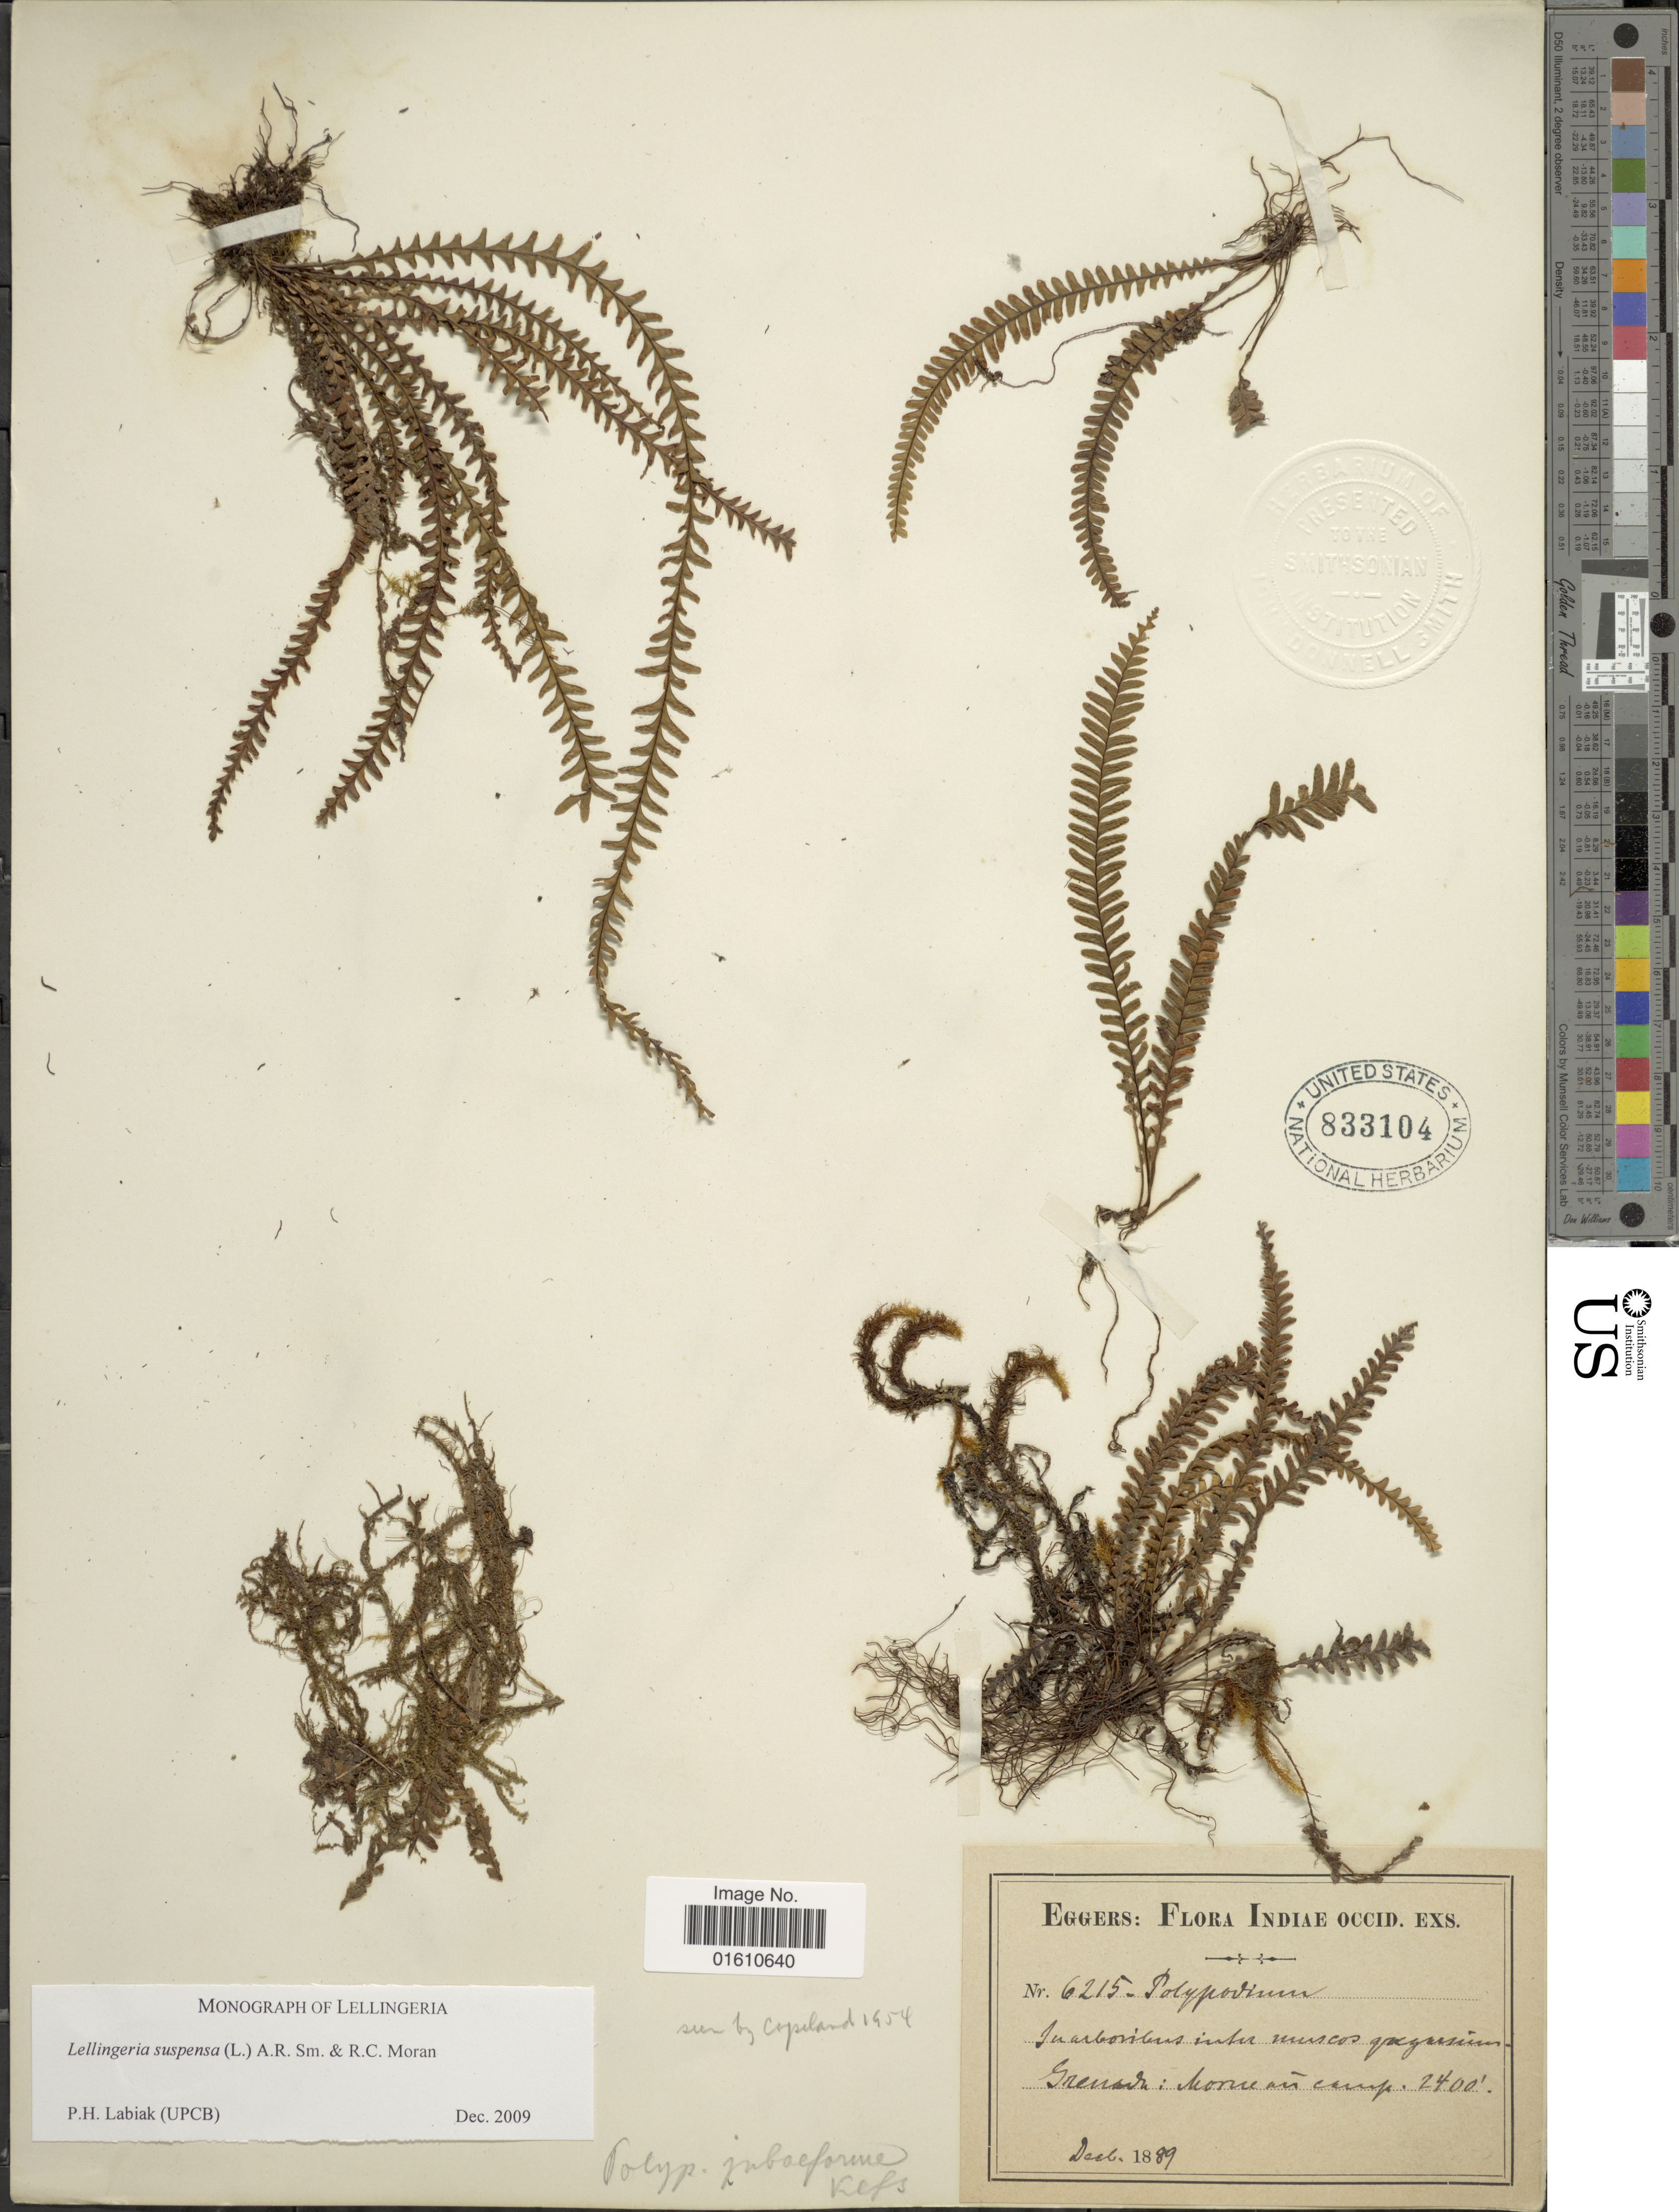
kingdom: Plantae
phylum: Tracheophyta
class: Polypodiopsida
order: Polypodiales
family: Polypodiaceae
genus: Lellingeria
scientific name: Lellingeria suspensa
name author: (L.) A.R. Sm. & R.C. Moran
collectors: -. Eggers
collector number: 6215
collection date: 1889-12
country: Grenada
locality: Grenada: Morne au camp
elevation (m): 732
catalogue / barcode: US 833104